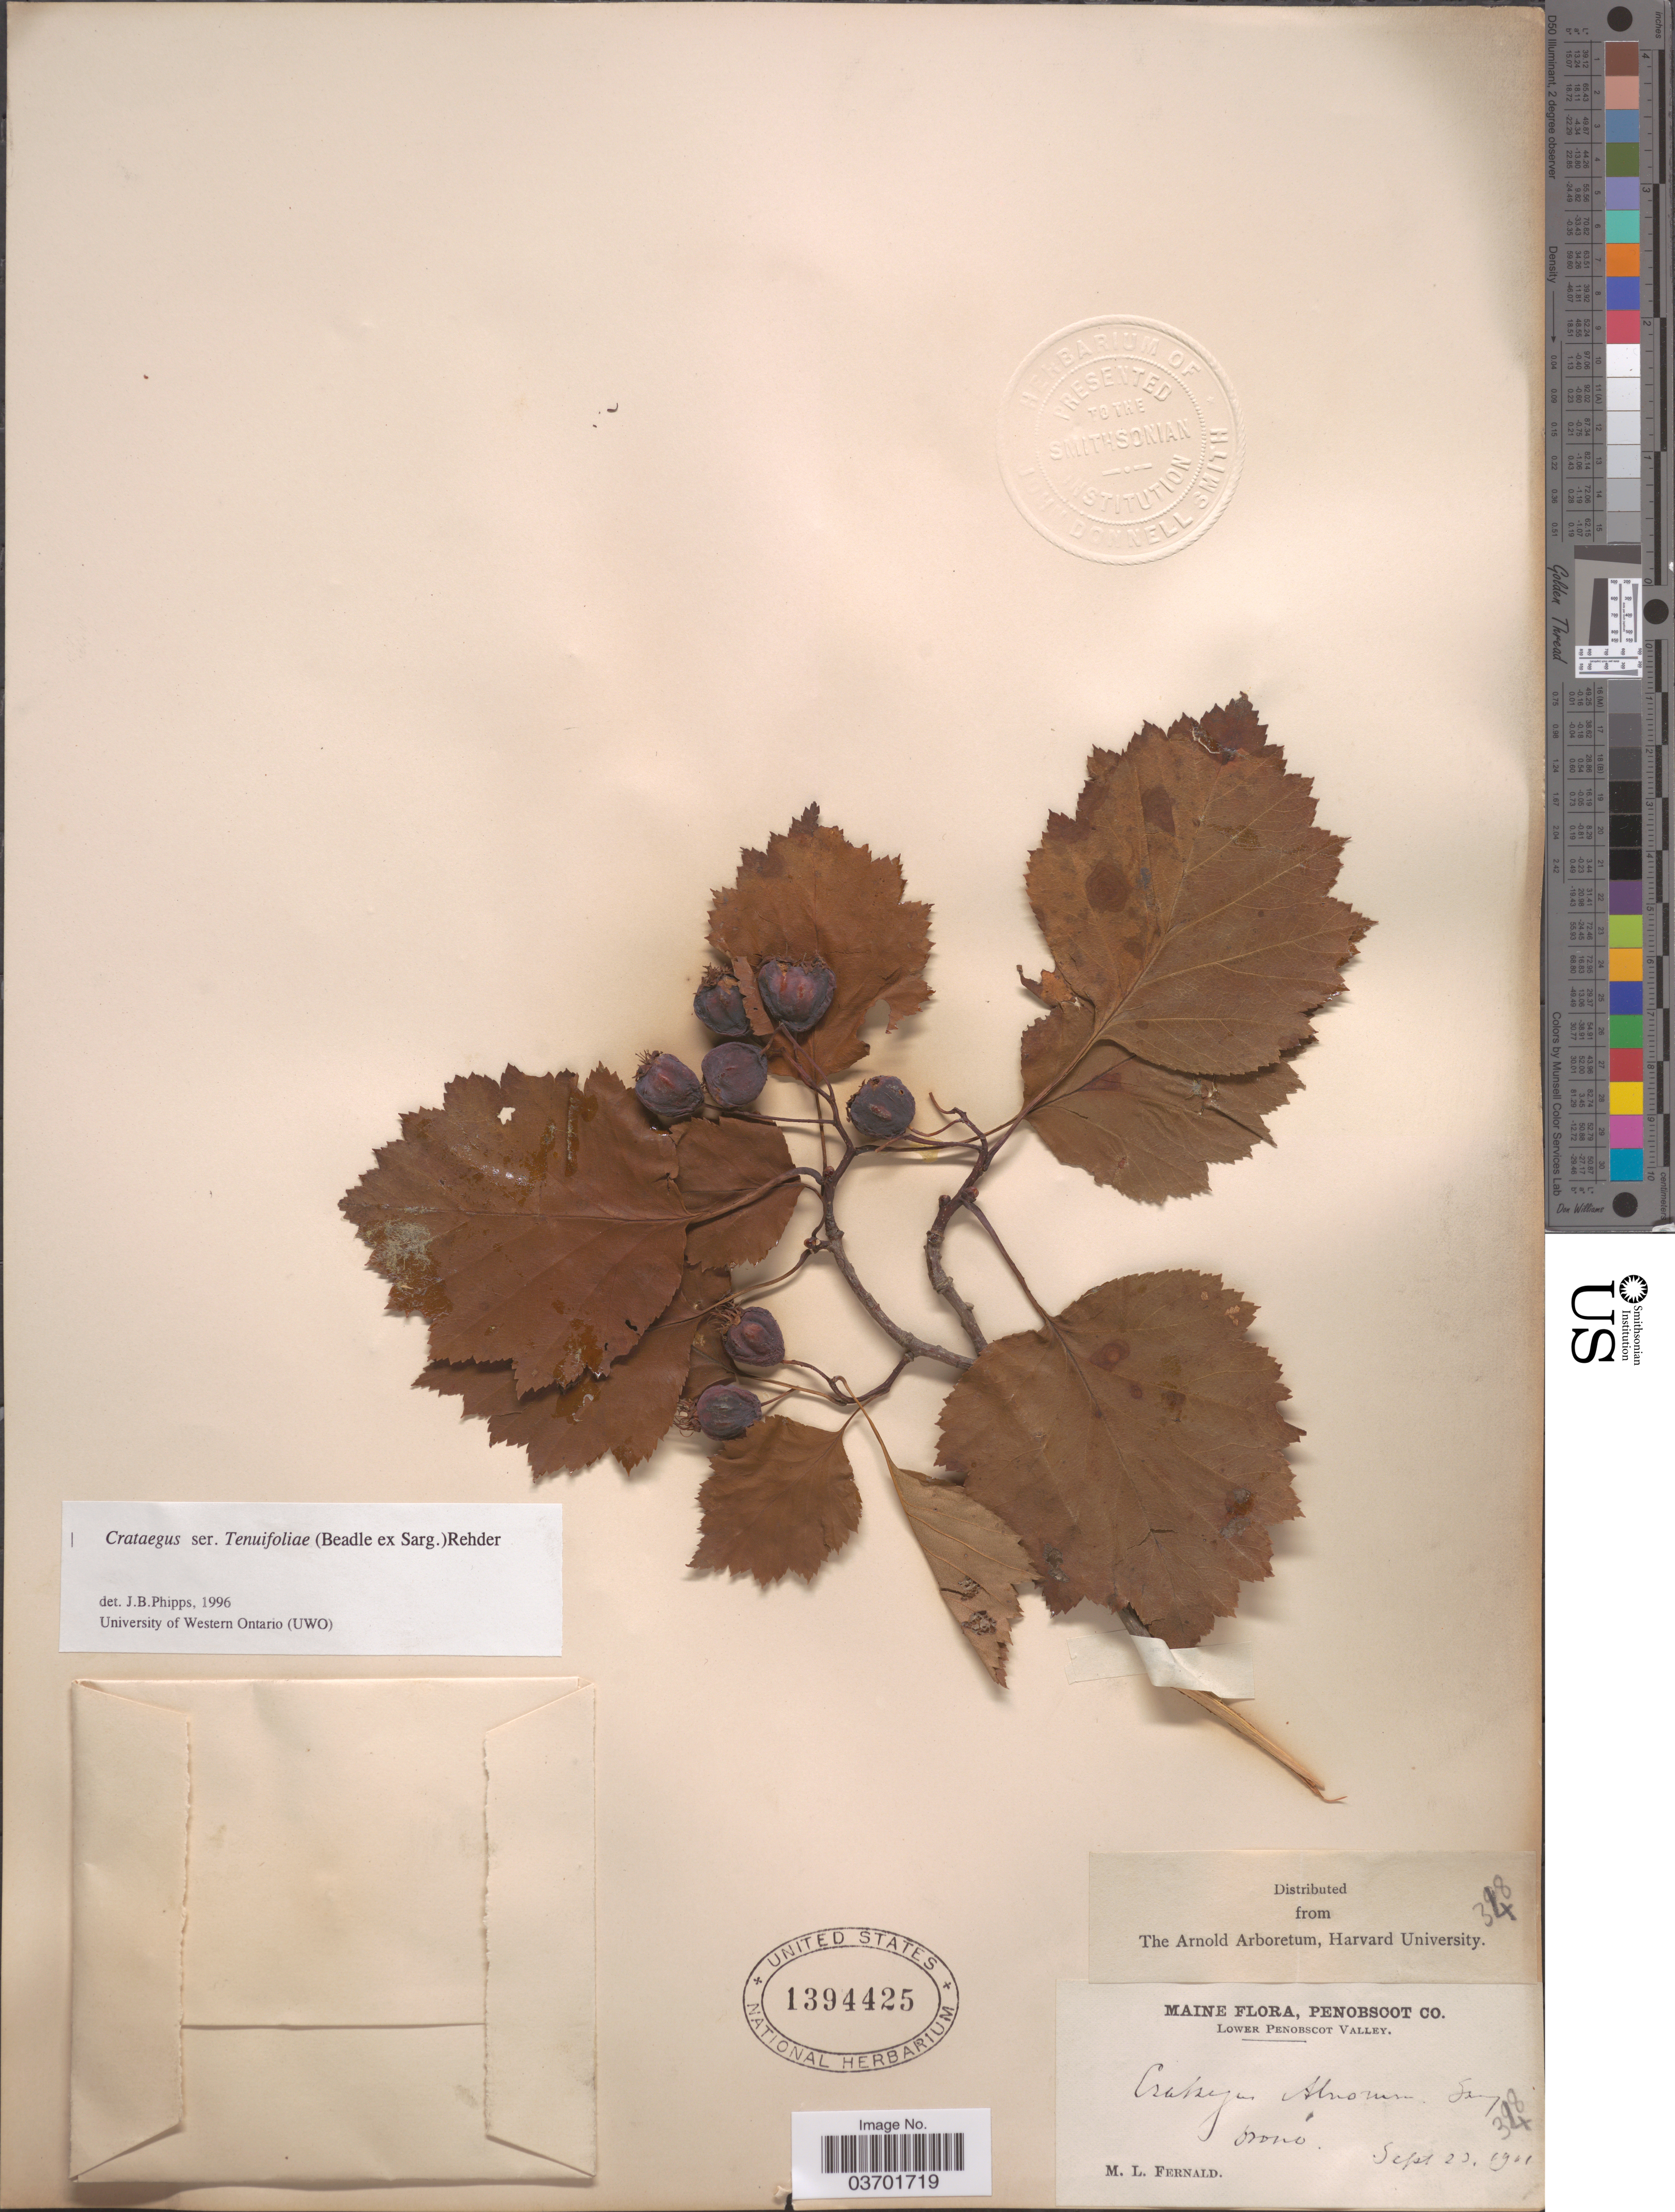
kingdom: Plantae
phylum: Tracheophyta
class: Magnoliopsida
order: Rosales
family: Rosaceae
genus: Crataegus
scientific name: Crataegus schuettei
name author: Ashe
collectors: M. L. Fernald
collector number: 348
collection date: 1901-09-20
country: United States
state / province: Maine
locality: Penobscot Co. Lower Penobscot Valley. Orono.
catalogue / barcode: US 1394425